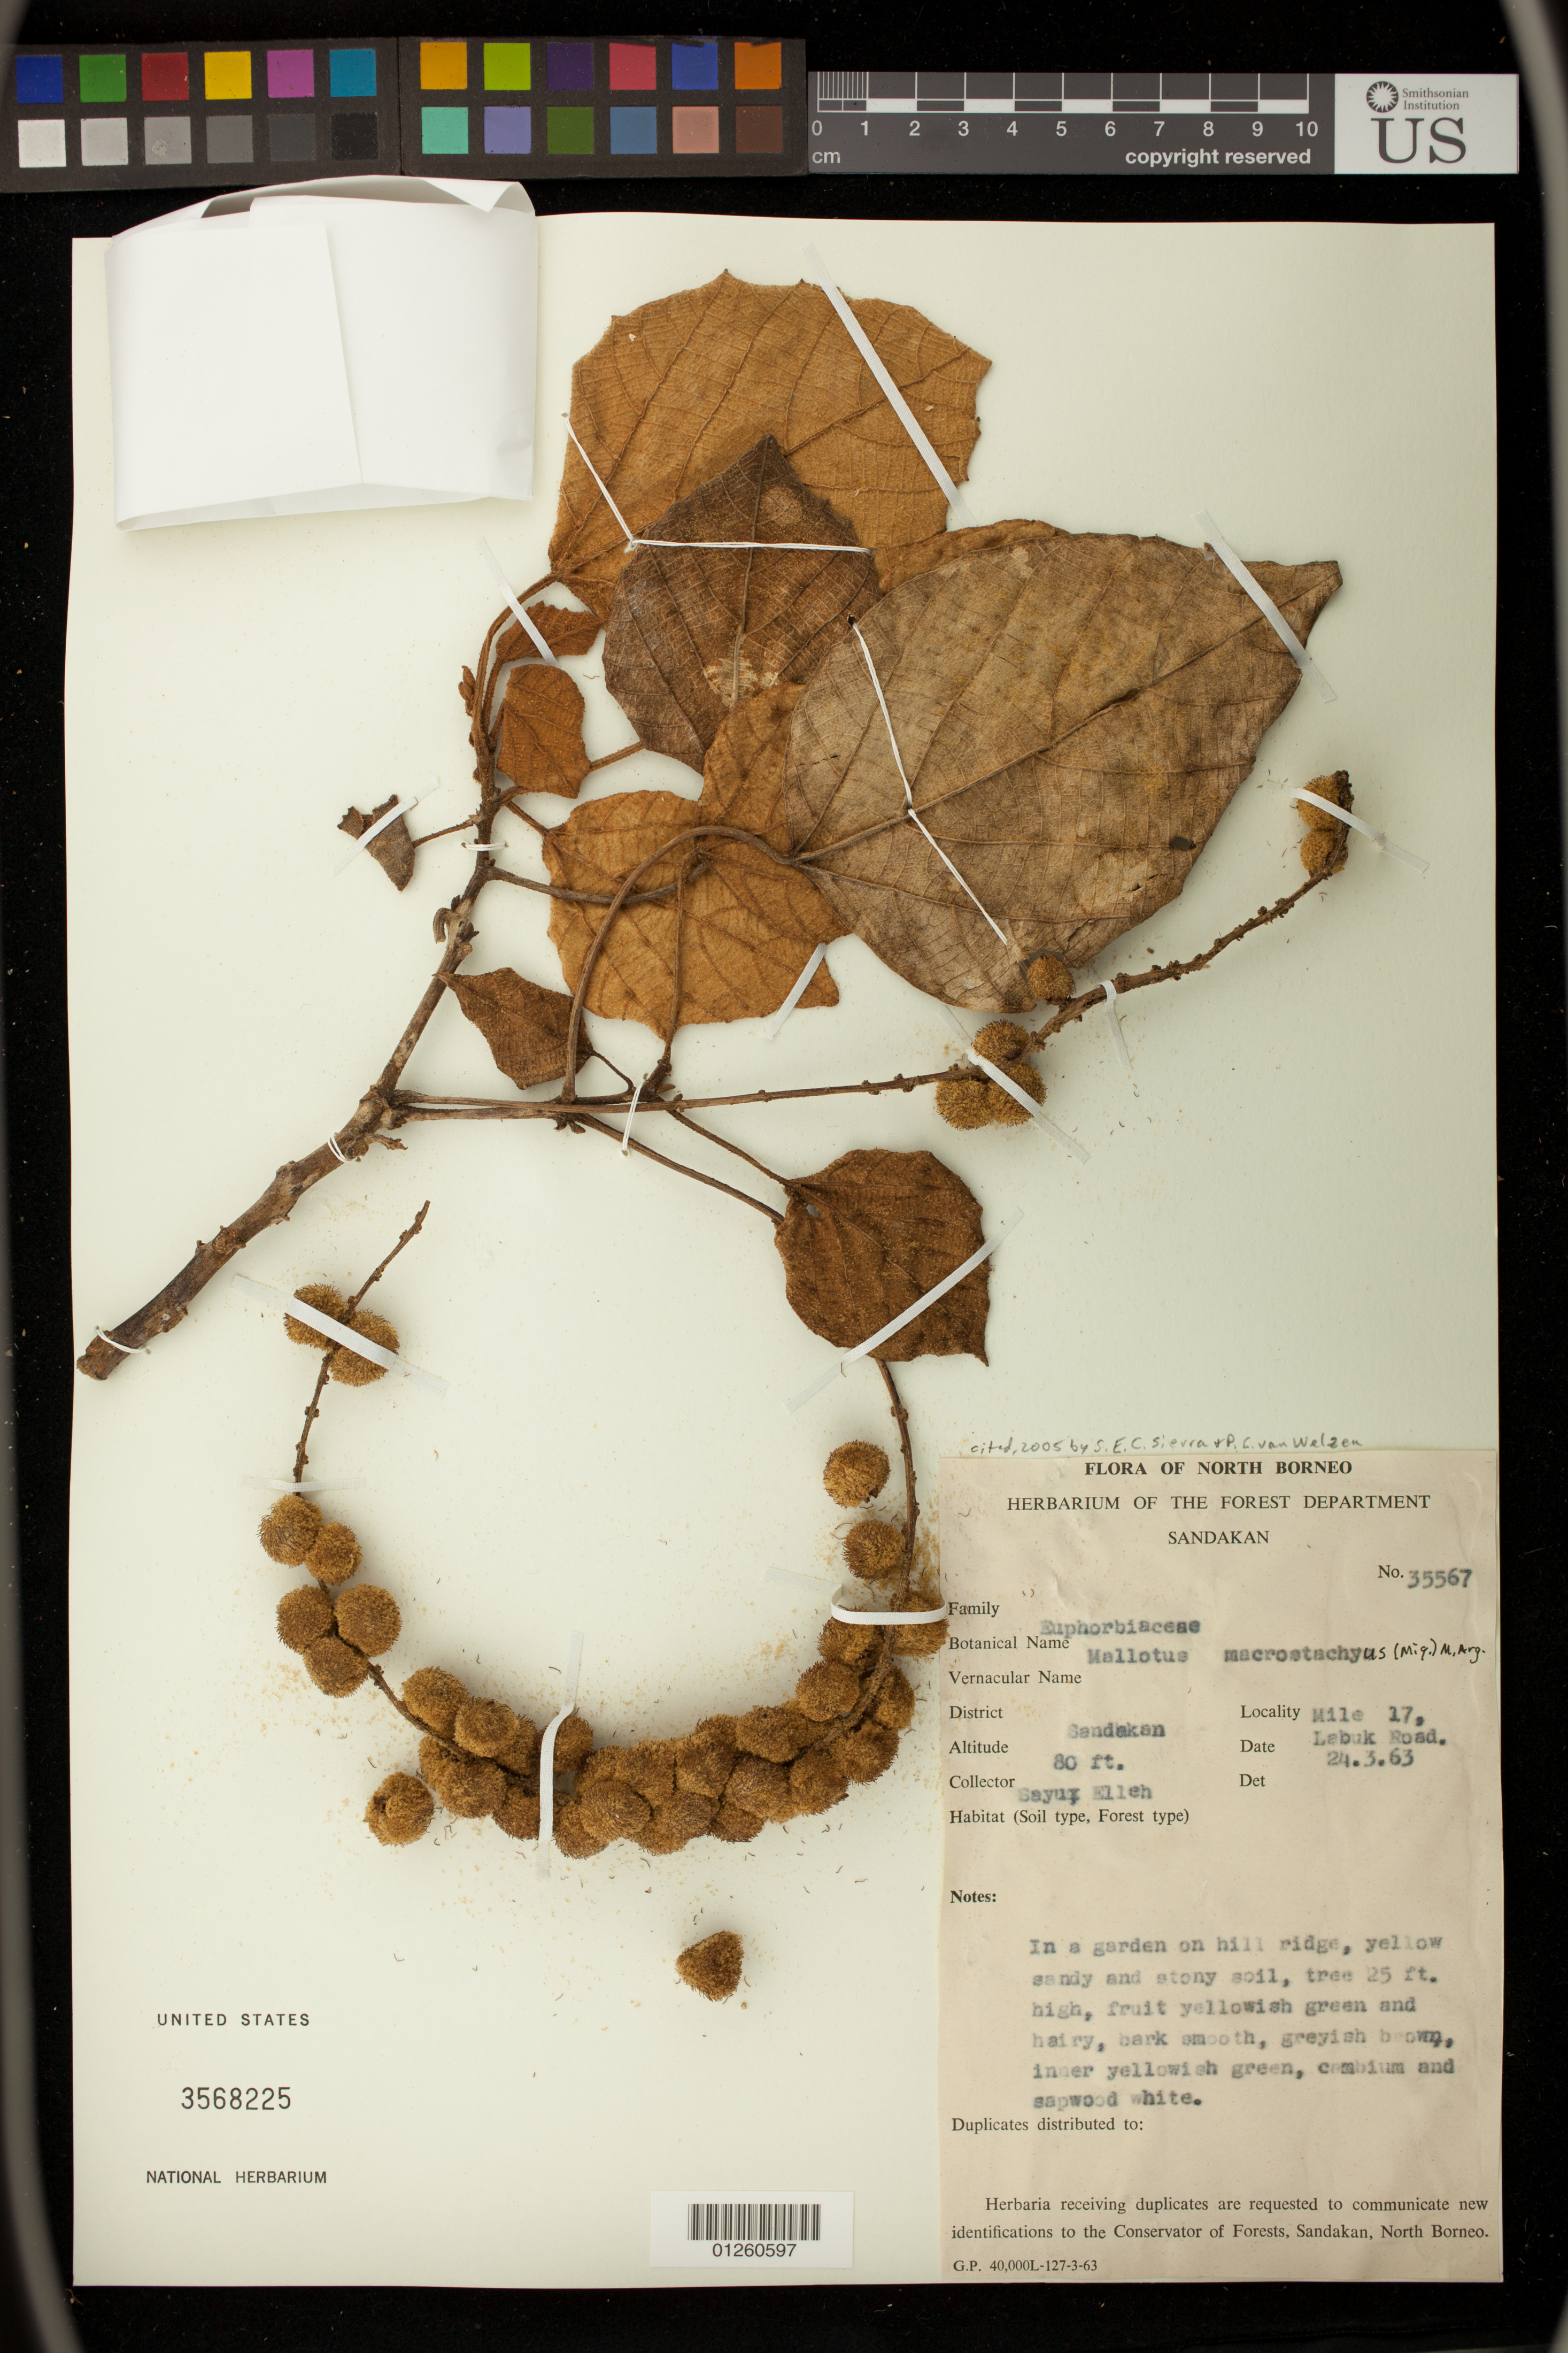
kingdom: Plantae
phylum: Tracheophyta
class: Magnoliopsida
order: Malpighiales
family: Euphorbiaceae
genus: Mallotus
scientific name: Mallotus macrostachyus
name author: (Miq.) Müll. Arg.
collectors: E. Sayux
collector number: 35567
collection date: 1963-03-24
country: Malaysia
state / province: Sabah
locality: Sandakan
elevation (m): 24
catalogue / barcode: US 3568225